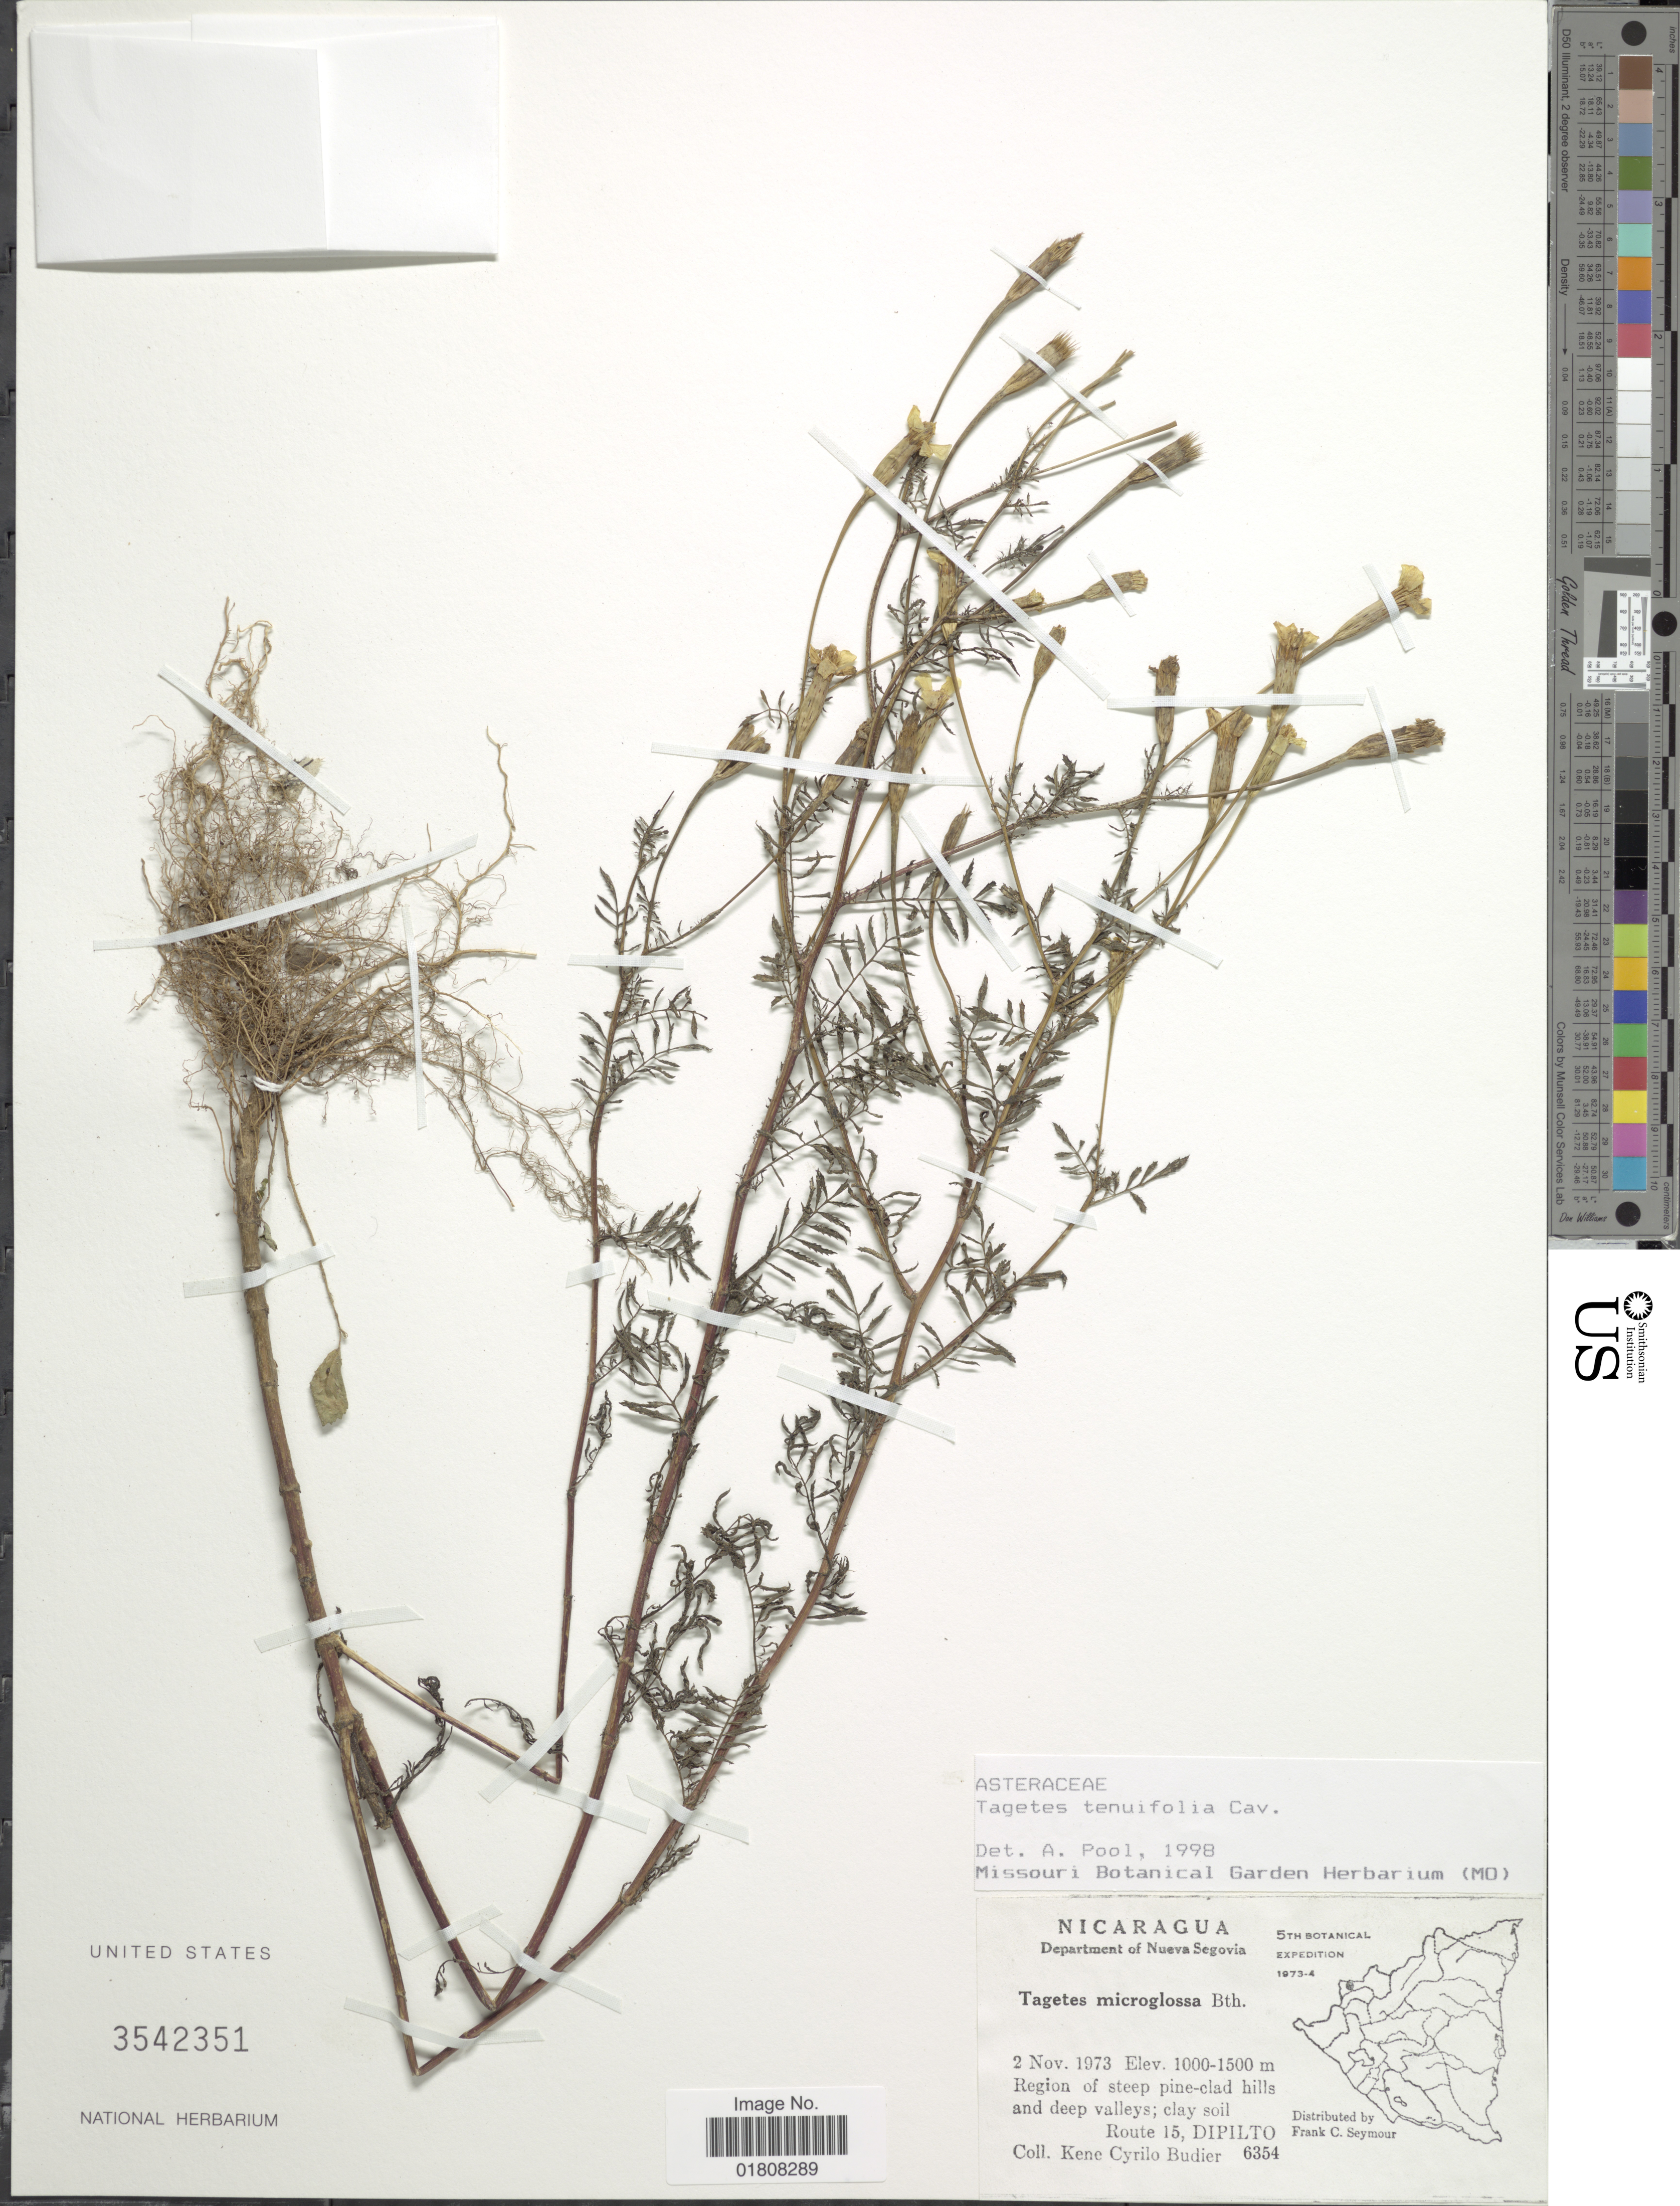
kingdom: Plantae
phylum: Tracheophyta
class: Magnoliopsida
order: Asterales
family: Asteraceae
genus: Tagetes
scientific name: Tagetes macroglossa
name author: Polak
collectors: K. Budier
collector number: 6354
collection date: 1973-11-02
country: Nicaragua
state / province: Nueva Segovia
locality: Route 15, Dipilto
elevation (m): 1000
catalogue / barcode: US 3542351